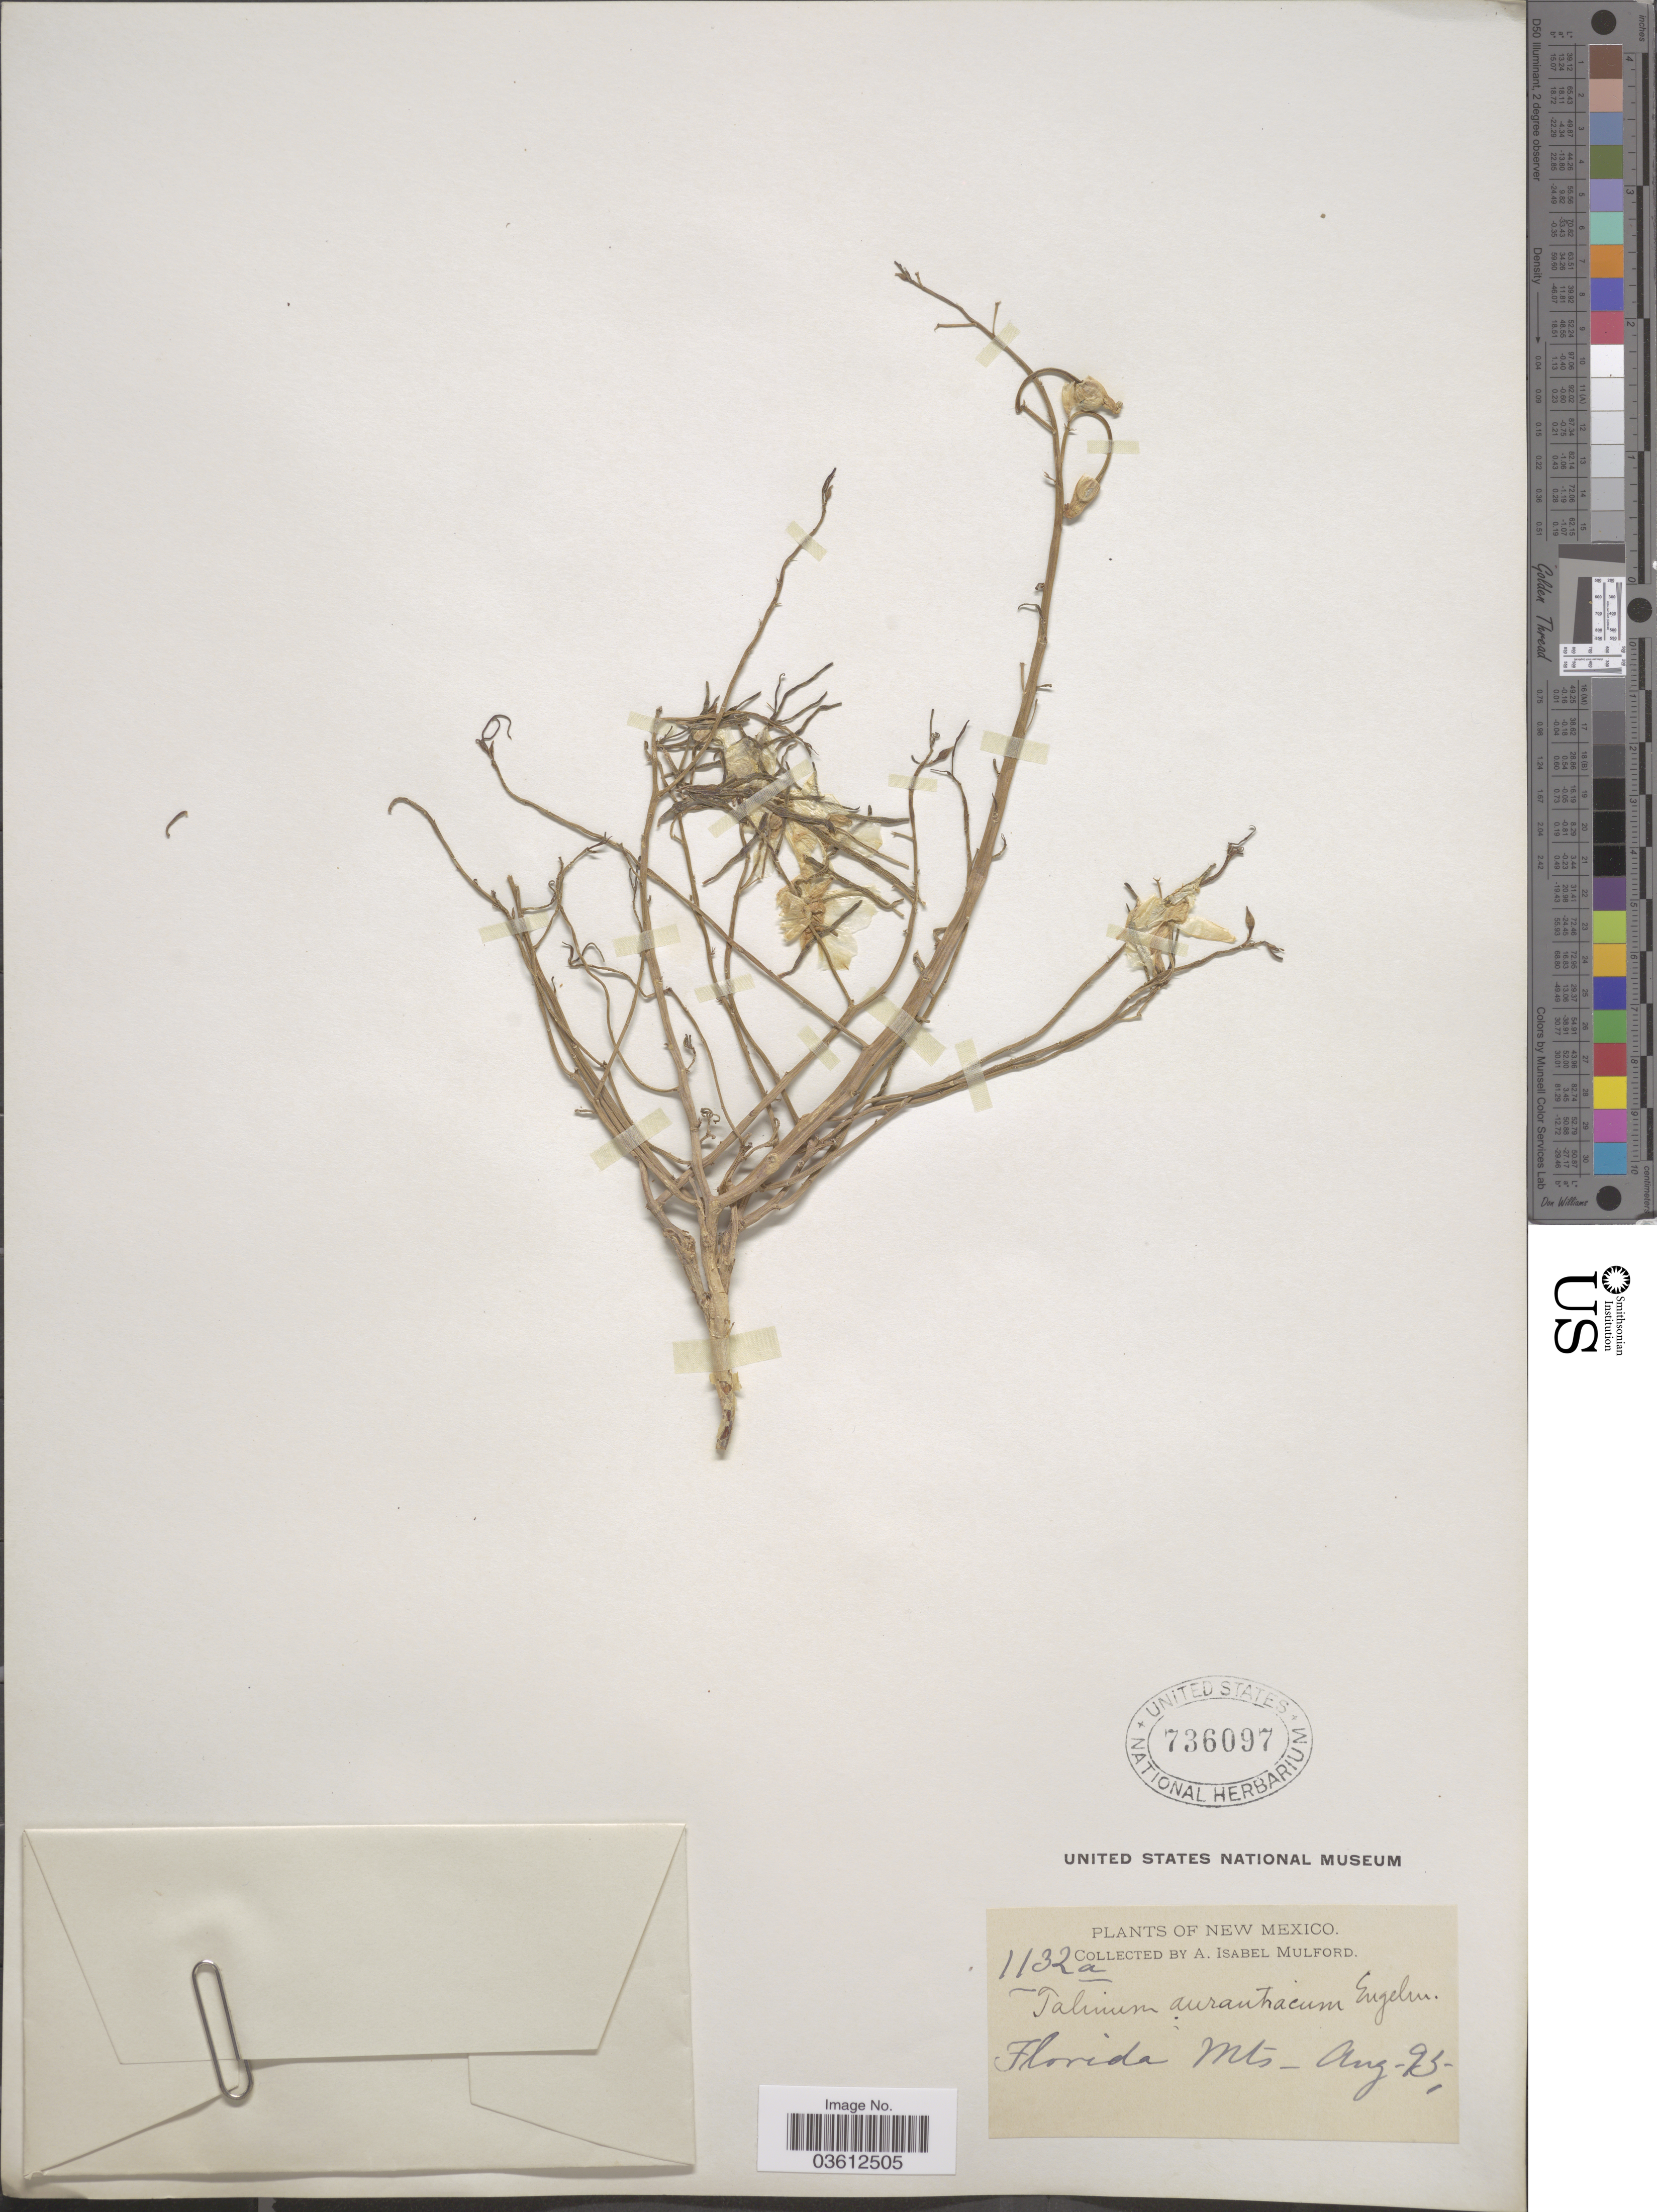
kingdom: Plantae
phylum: Tracheophyta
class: Magnoliopsida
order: Caryophyllales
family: Talinaceae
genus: Talinum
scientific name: Talinum aurantiacum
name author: Engelm. in A. Gray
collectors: A. Mulford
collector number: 1132a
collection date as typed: Transcribed d/m/y: /8/93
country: United States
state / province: New Mexico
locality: Florida Mts.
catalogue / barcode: US 736097